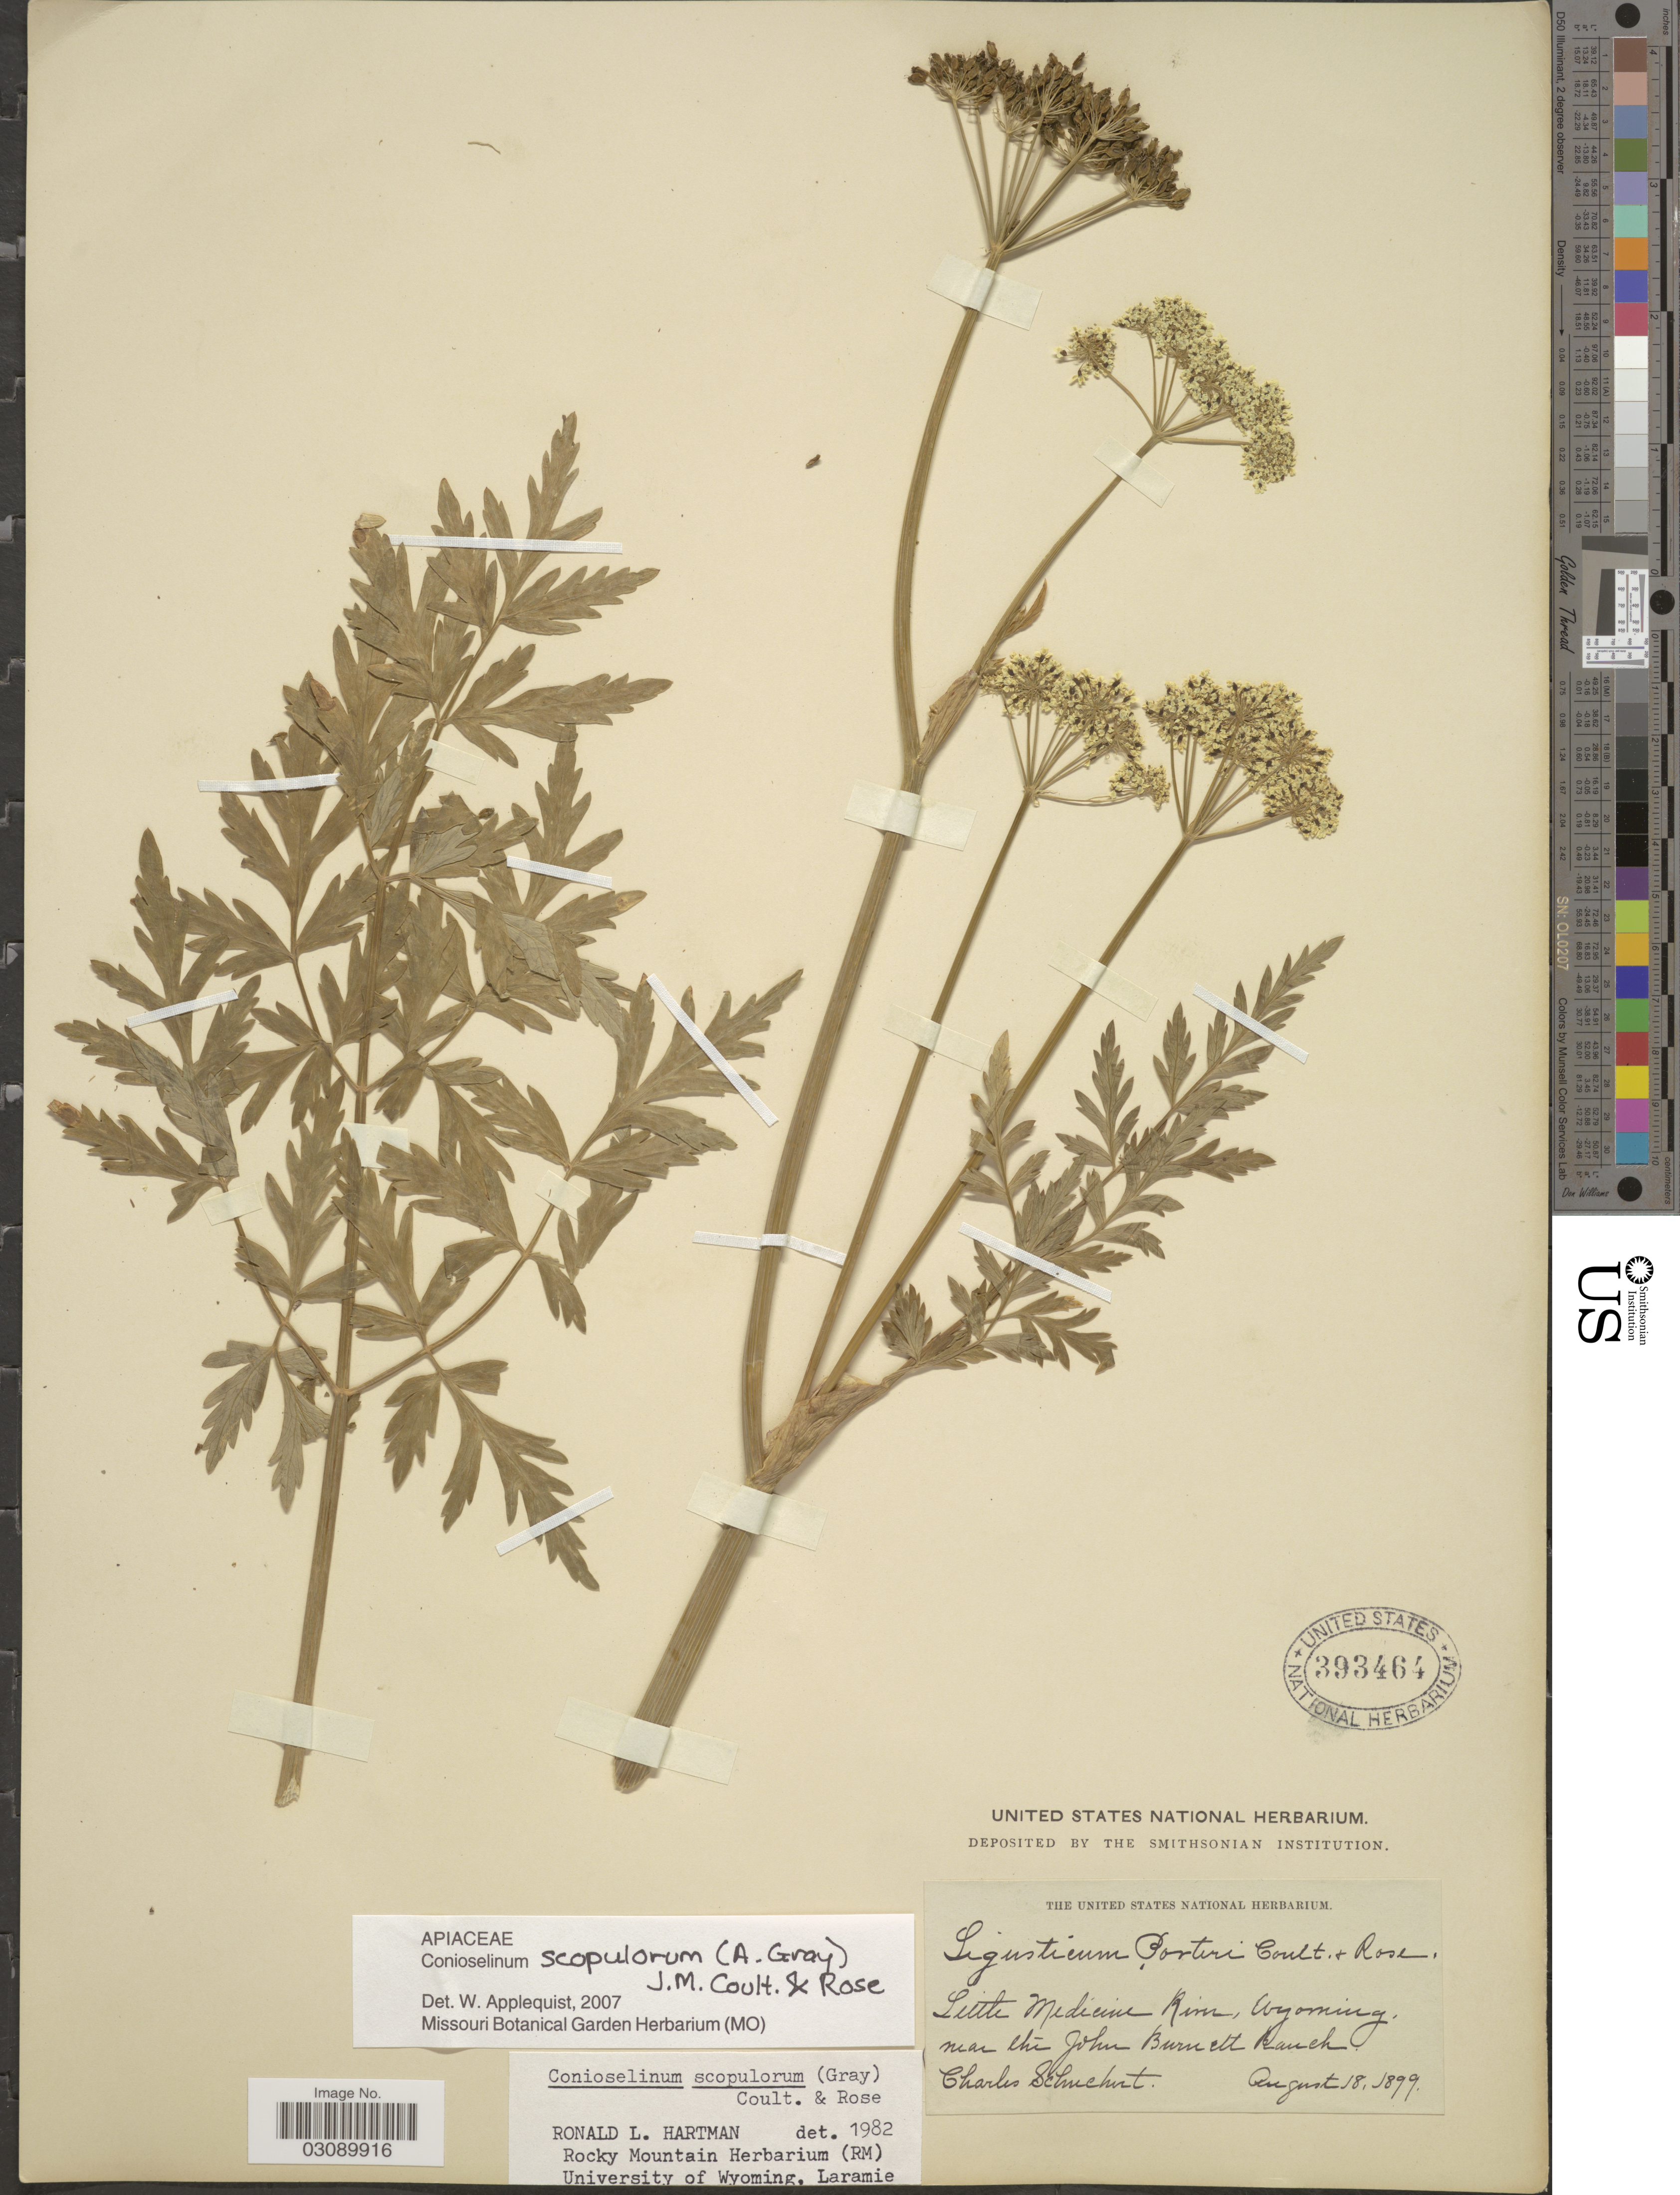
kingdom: Plantae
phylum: Tracheophyta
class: Magnoliopsida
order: Apiales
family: Apiaceae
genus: Conioselinum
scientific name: Conioselinum scopulorum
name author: (A. Gray) J.M. Coult. & Rose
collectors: C. Schuchert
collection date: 1899-08-18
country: United States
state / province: Wyoming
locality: Little Medicine River, near the John Burnett Ranch.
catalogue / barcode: US 393464